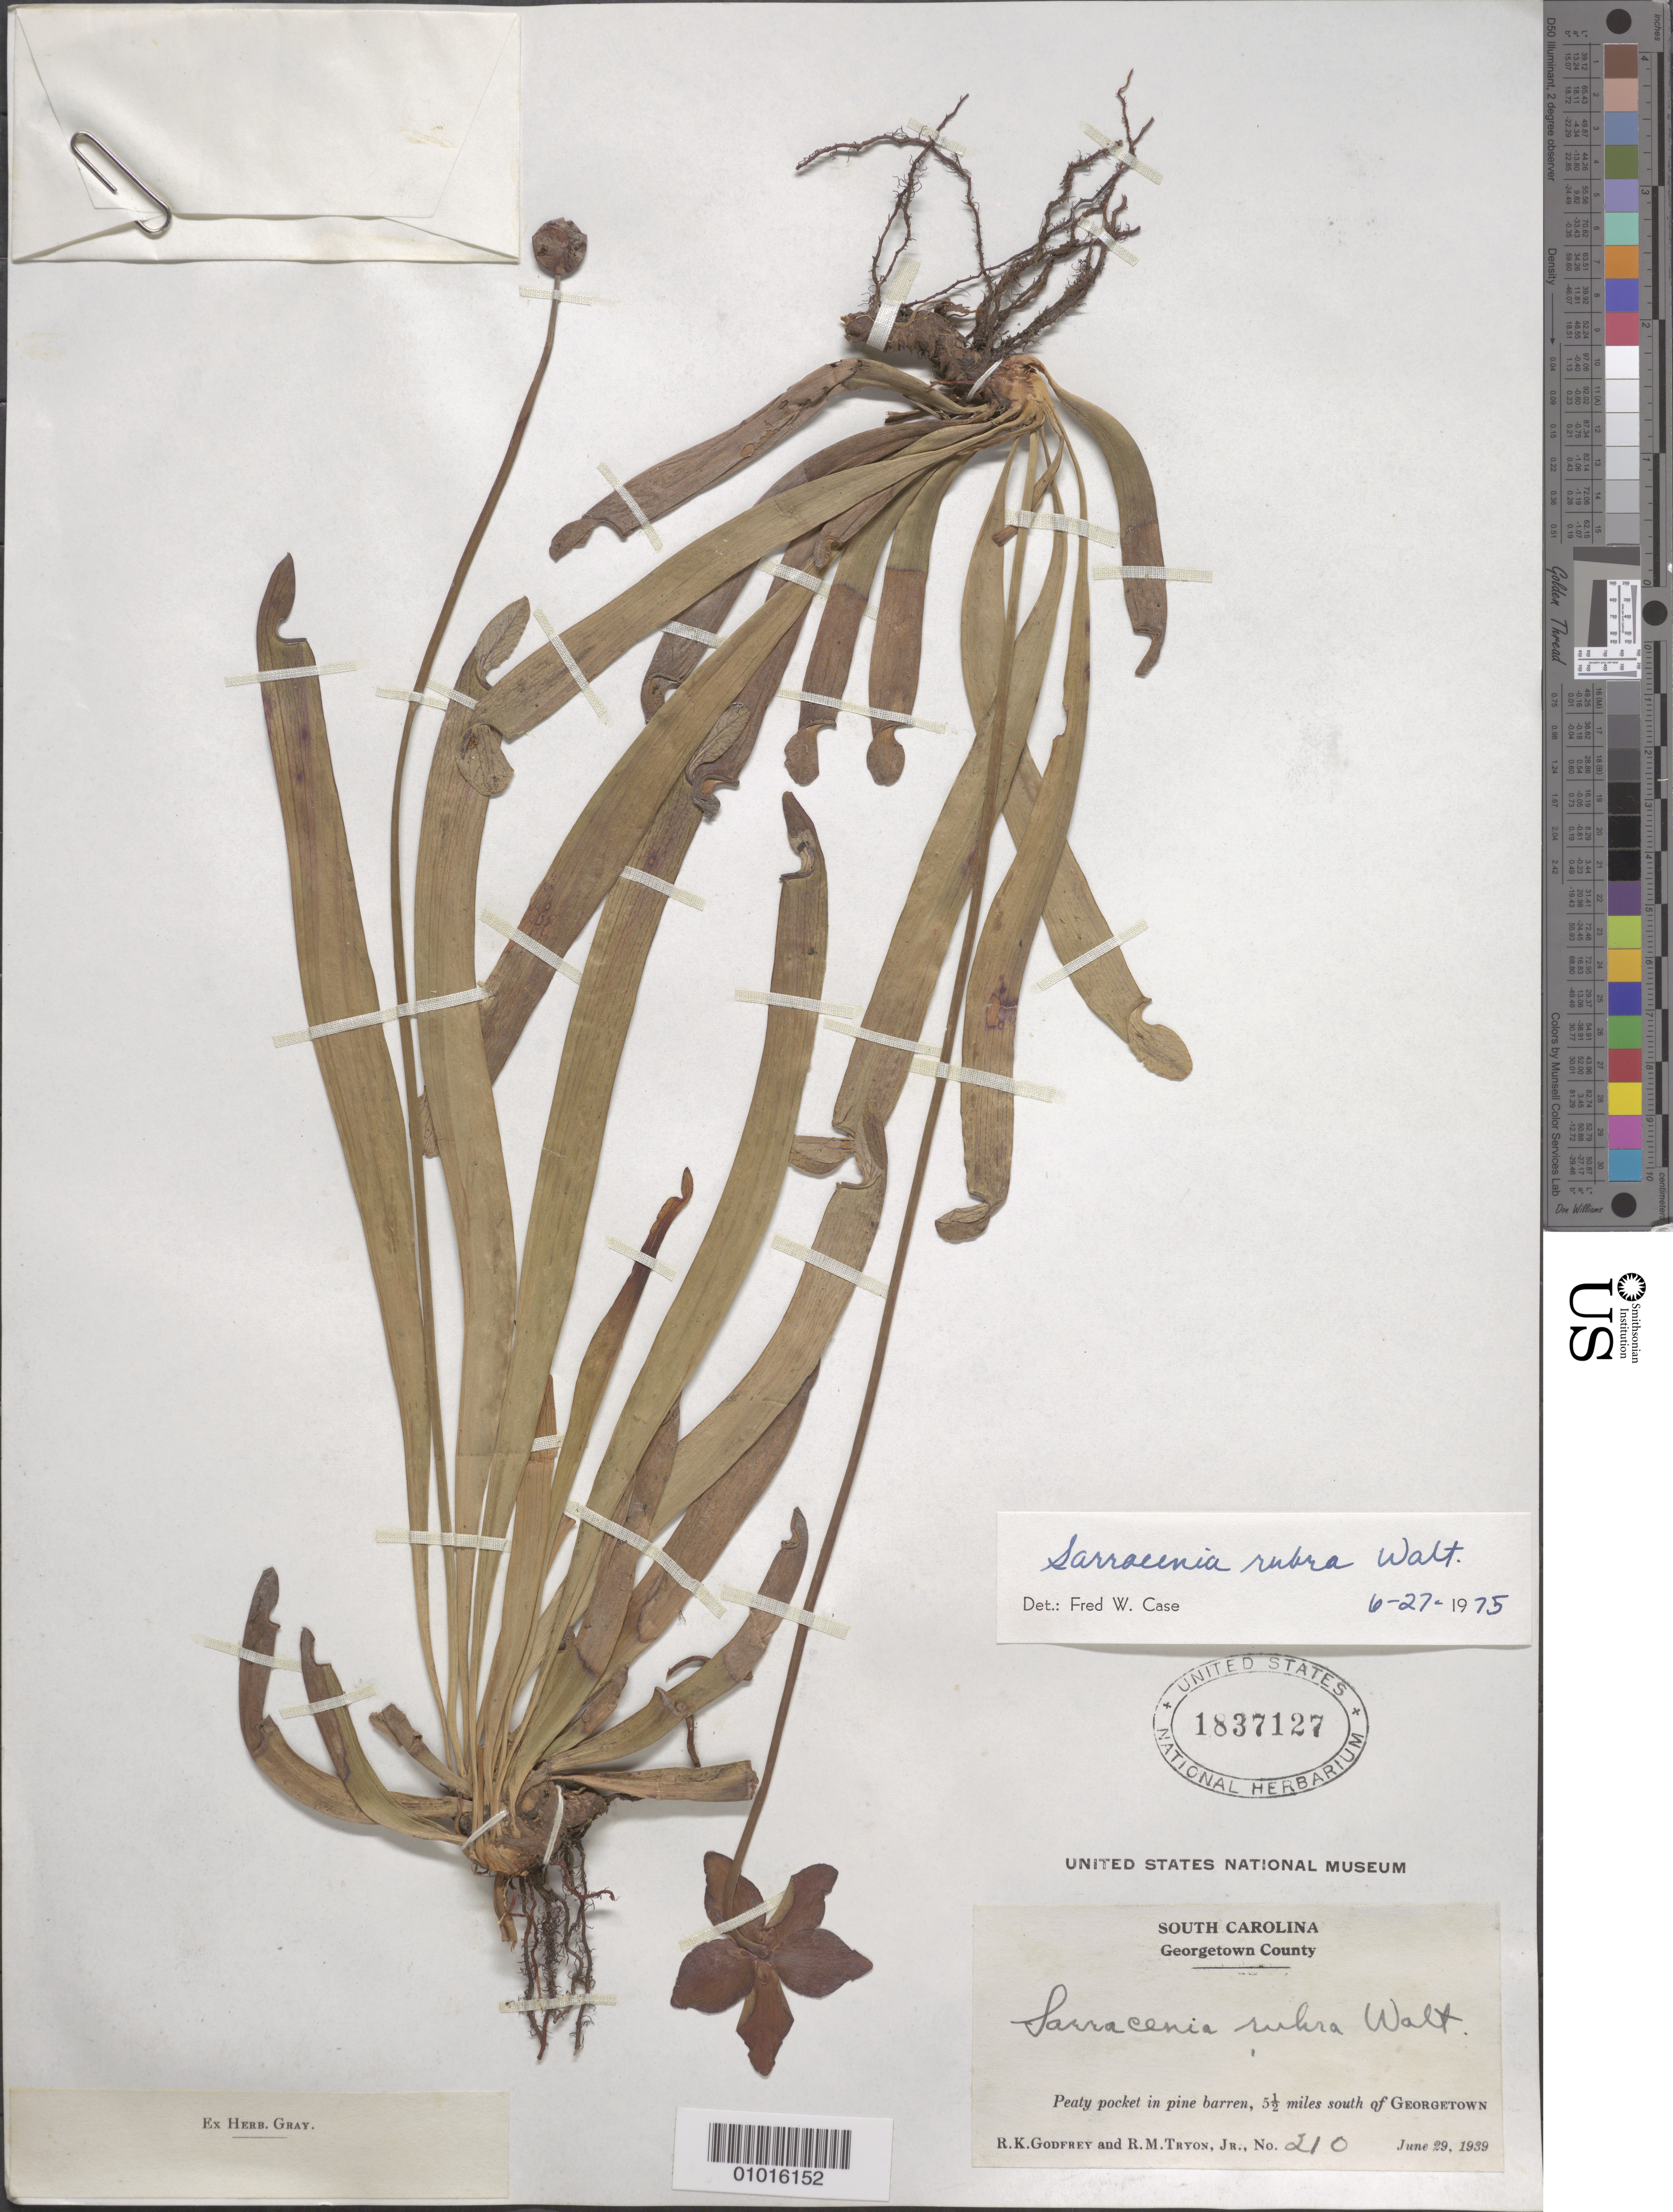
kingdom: Plantae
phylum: Tracheophyta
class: Magnoliopsida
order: Ericales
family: Sarraceniaceae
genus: Sarracenia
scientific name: Sarracenia rubra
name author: Walter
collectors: R. K. Godfrey & R. M. Tryon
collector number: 210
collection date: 1939-06-29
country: United States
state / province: South Carolina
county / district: Georgetown County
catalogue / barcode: US 1837127